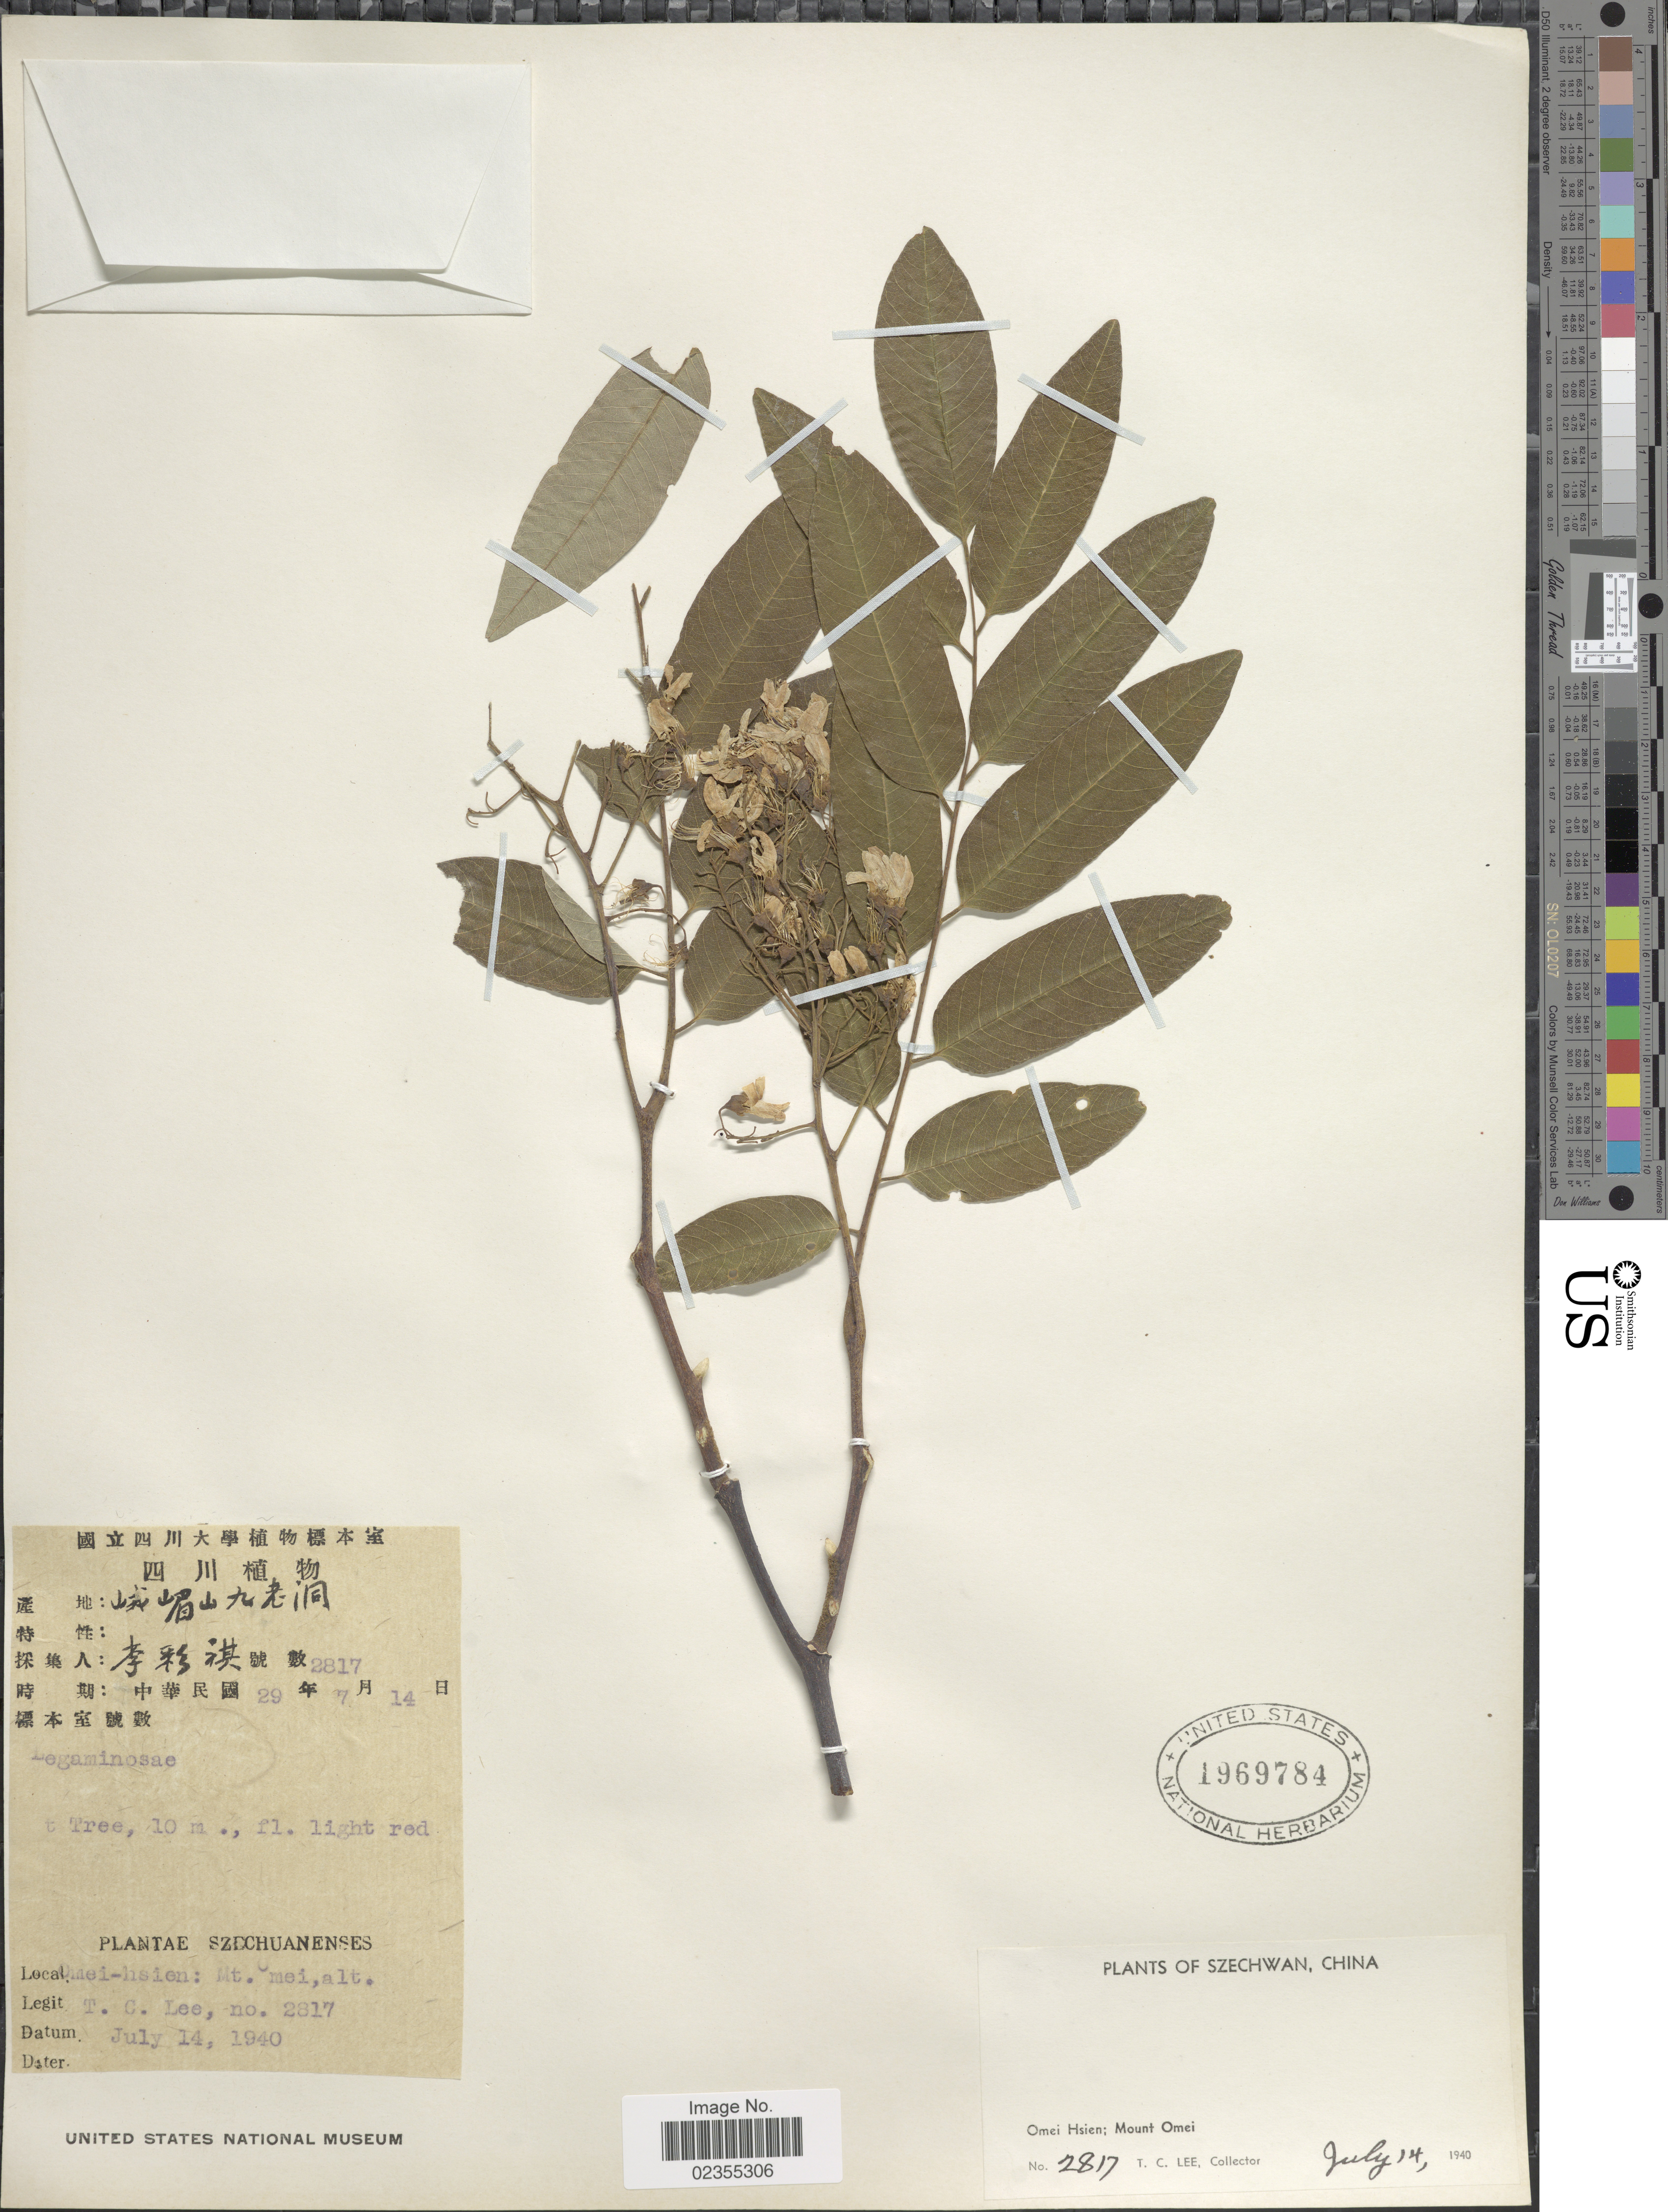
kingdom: Plantae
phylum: Tracheophyta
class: Magnoliopsida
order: Fabales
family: Fabaceae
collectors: T. Lee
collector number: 2817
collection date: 1940-07-14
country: China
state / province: Sichuan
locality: Omei Hsien; Mount Omei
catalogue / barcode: US 1969784